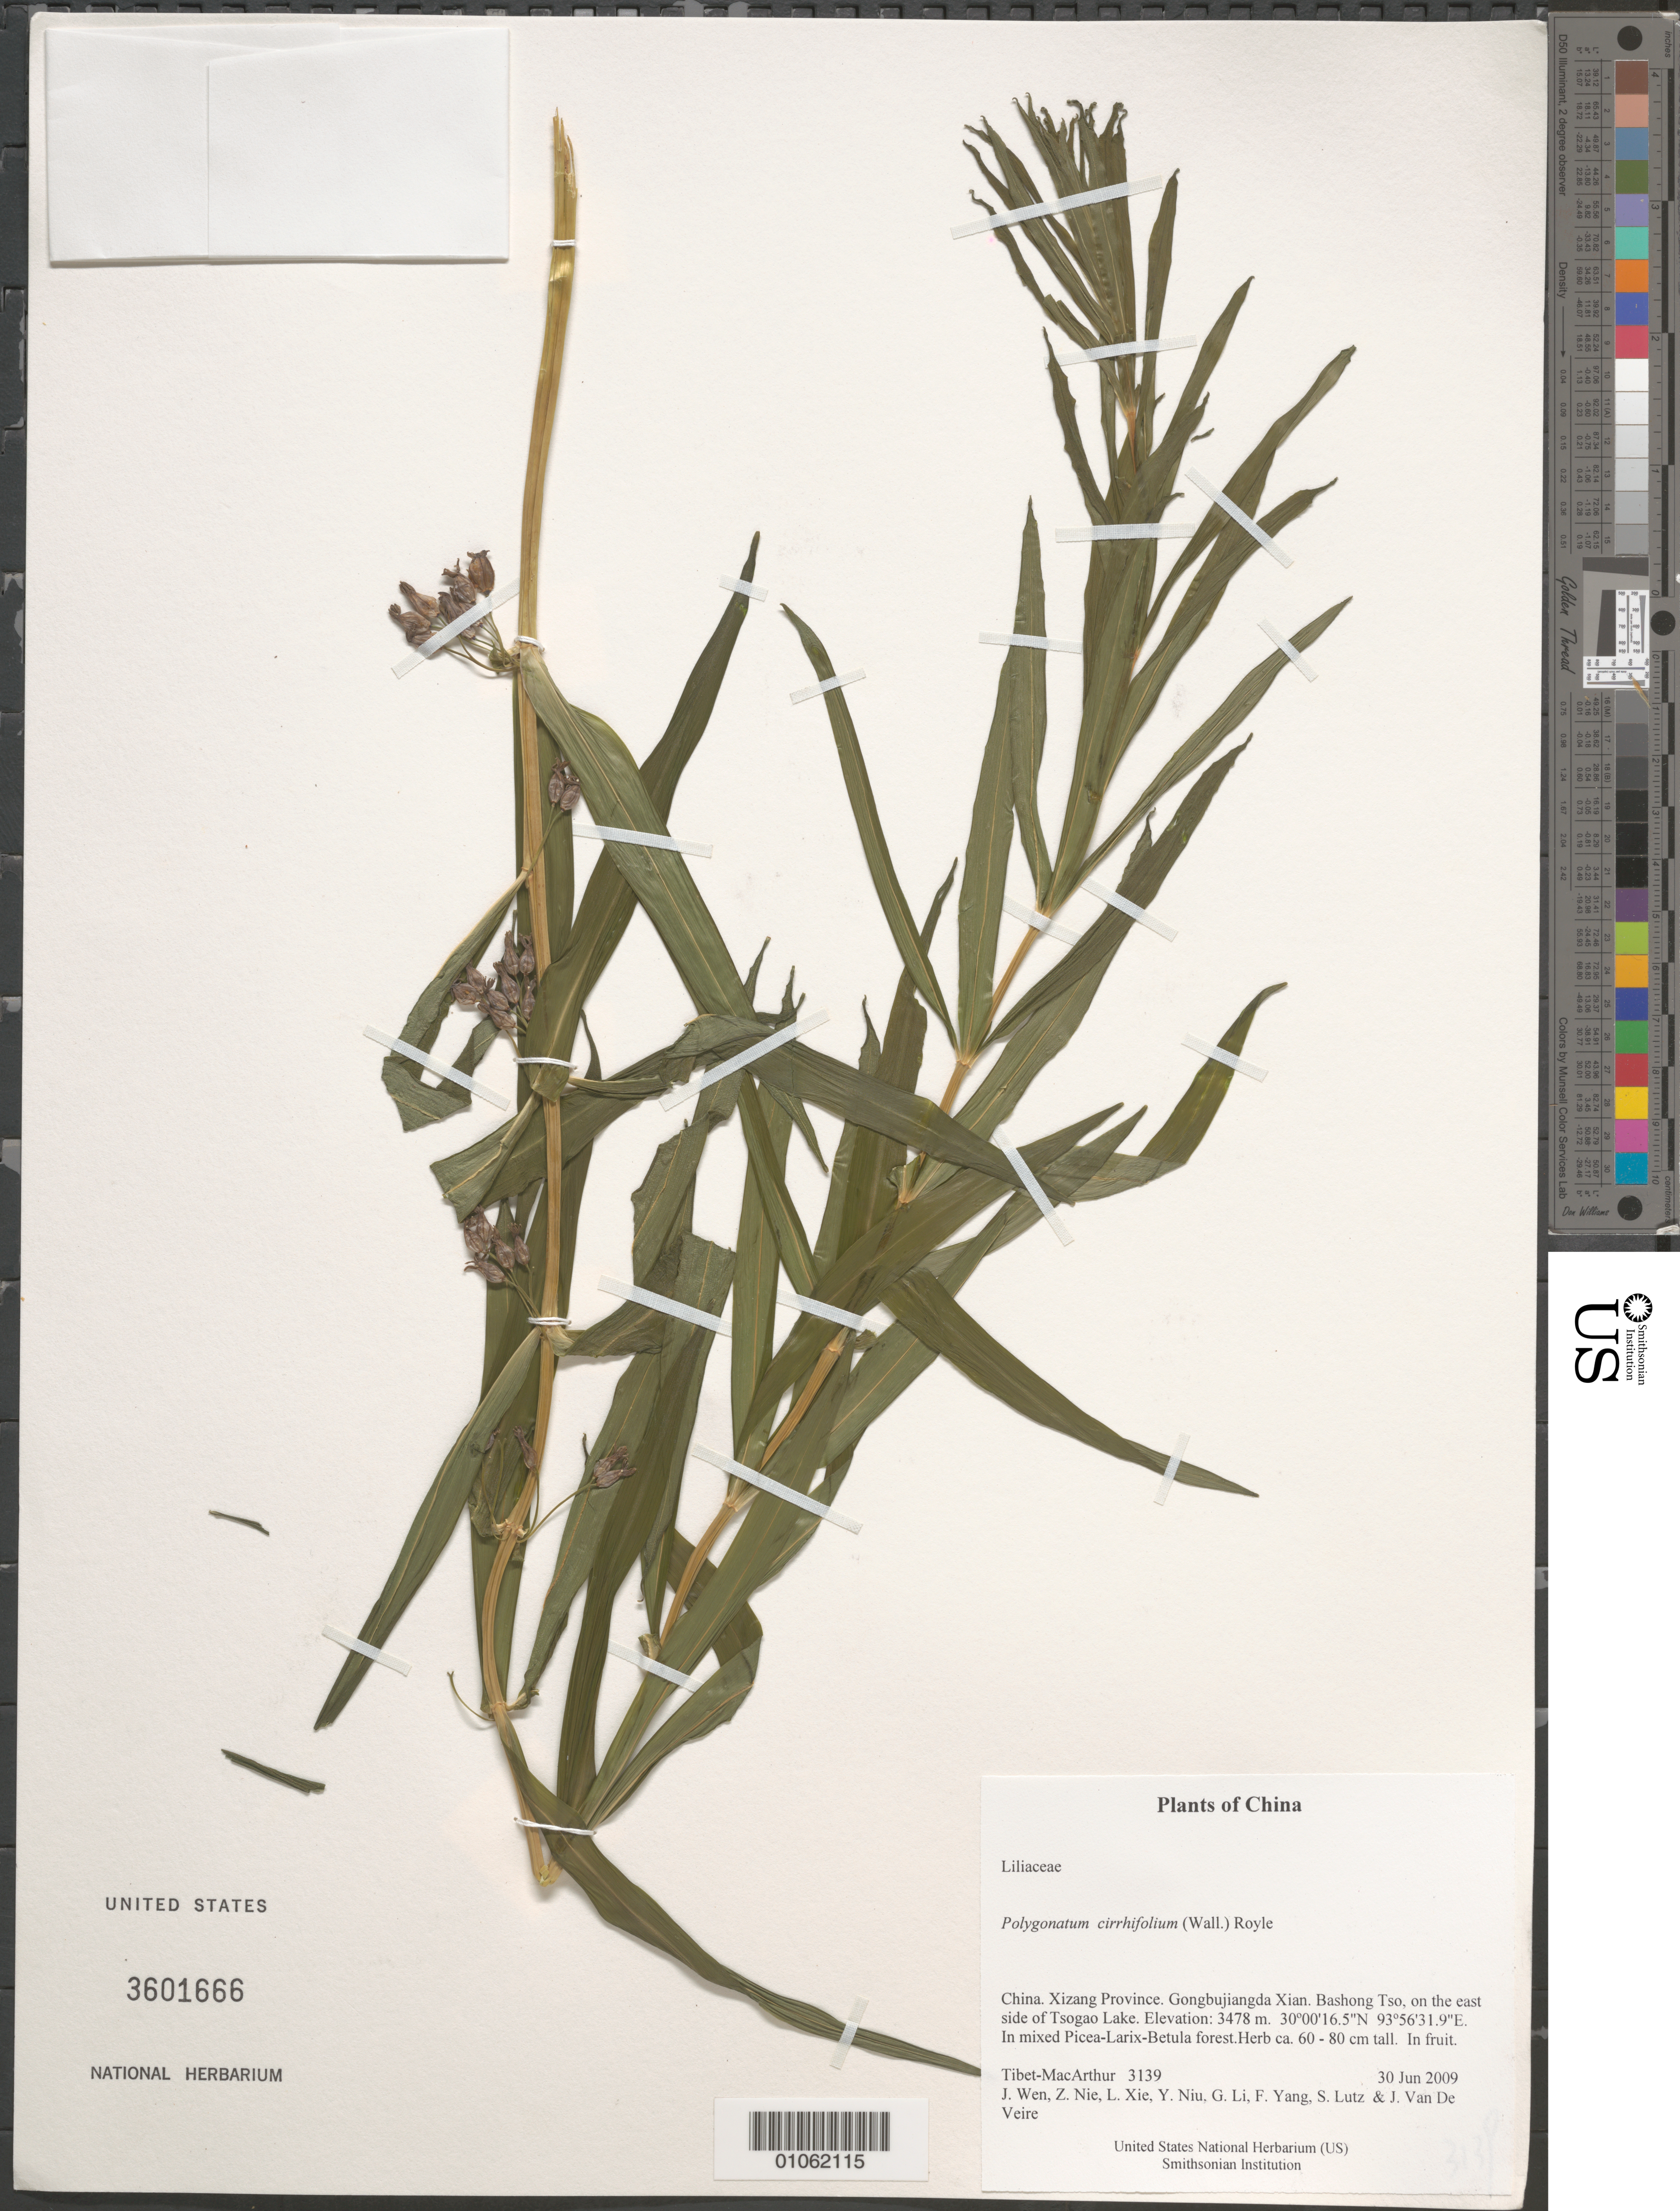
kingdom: Plantae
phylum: Tracheophyta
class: Liliopsida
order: Asparagales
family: Asparagaceae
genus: Polygonatum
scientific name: Polygonatum cirrhifolium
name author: (Wall.) Royle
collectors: Tibet-MacArthur, J. Wen, Z. Nie, L. Xie, Y. Niu, G. Li, F. Yang, S. Lutz & J. Van De Veire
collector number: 3139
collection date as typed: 30 Jun 2009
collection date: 2009-06-30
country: China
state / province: Xizang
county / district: Gongbujiangda Xian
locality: Bashong Tso, on the east side of Tsogao Lake.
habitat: In mixed Picea-Larix-Betula forest.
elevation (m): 3478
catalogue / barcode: US 3601666